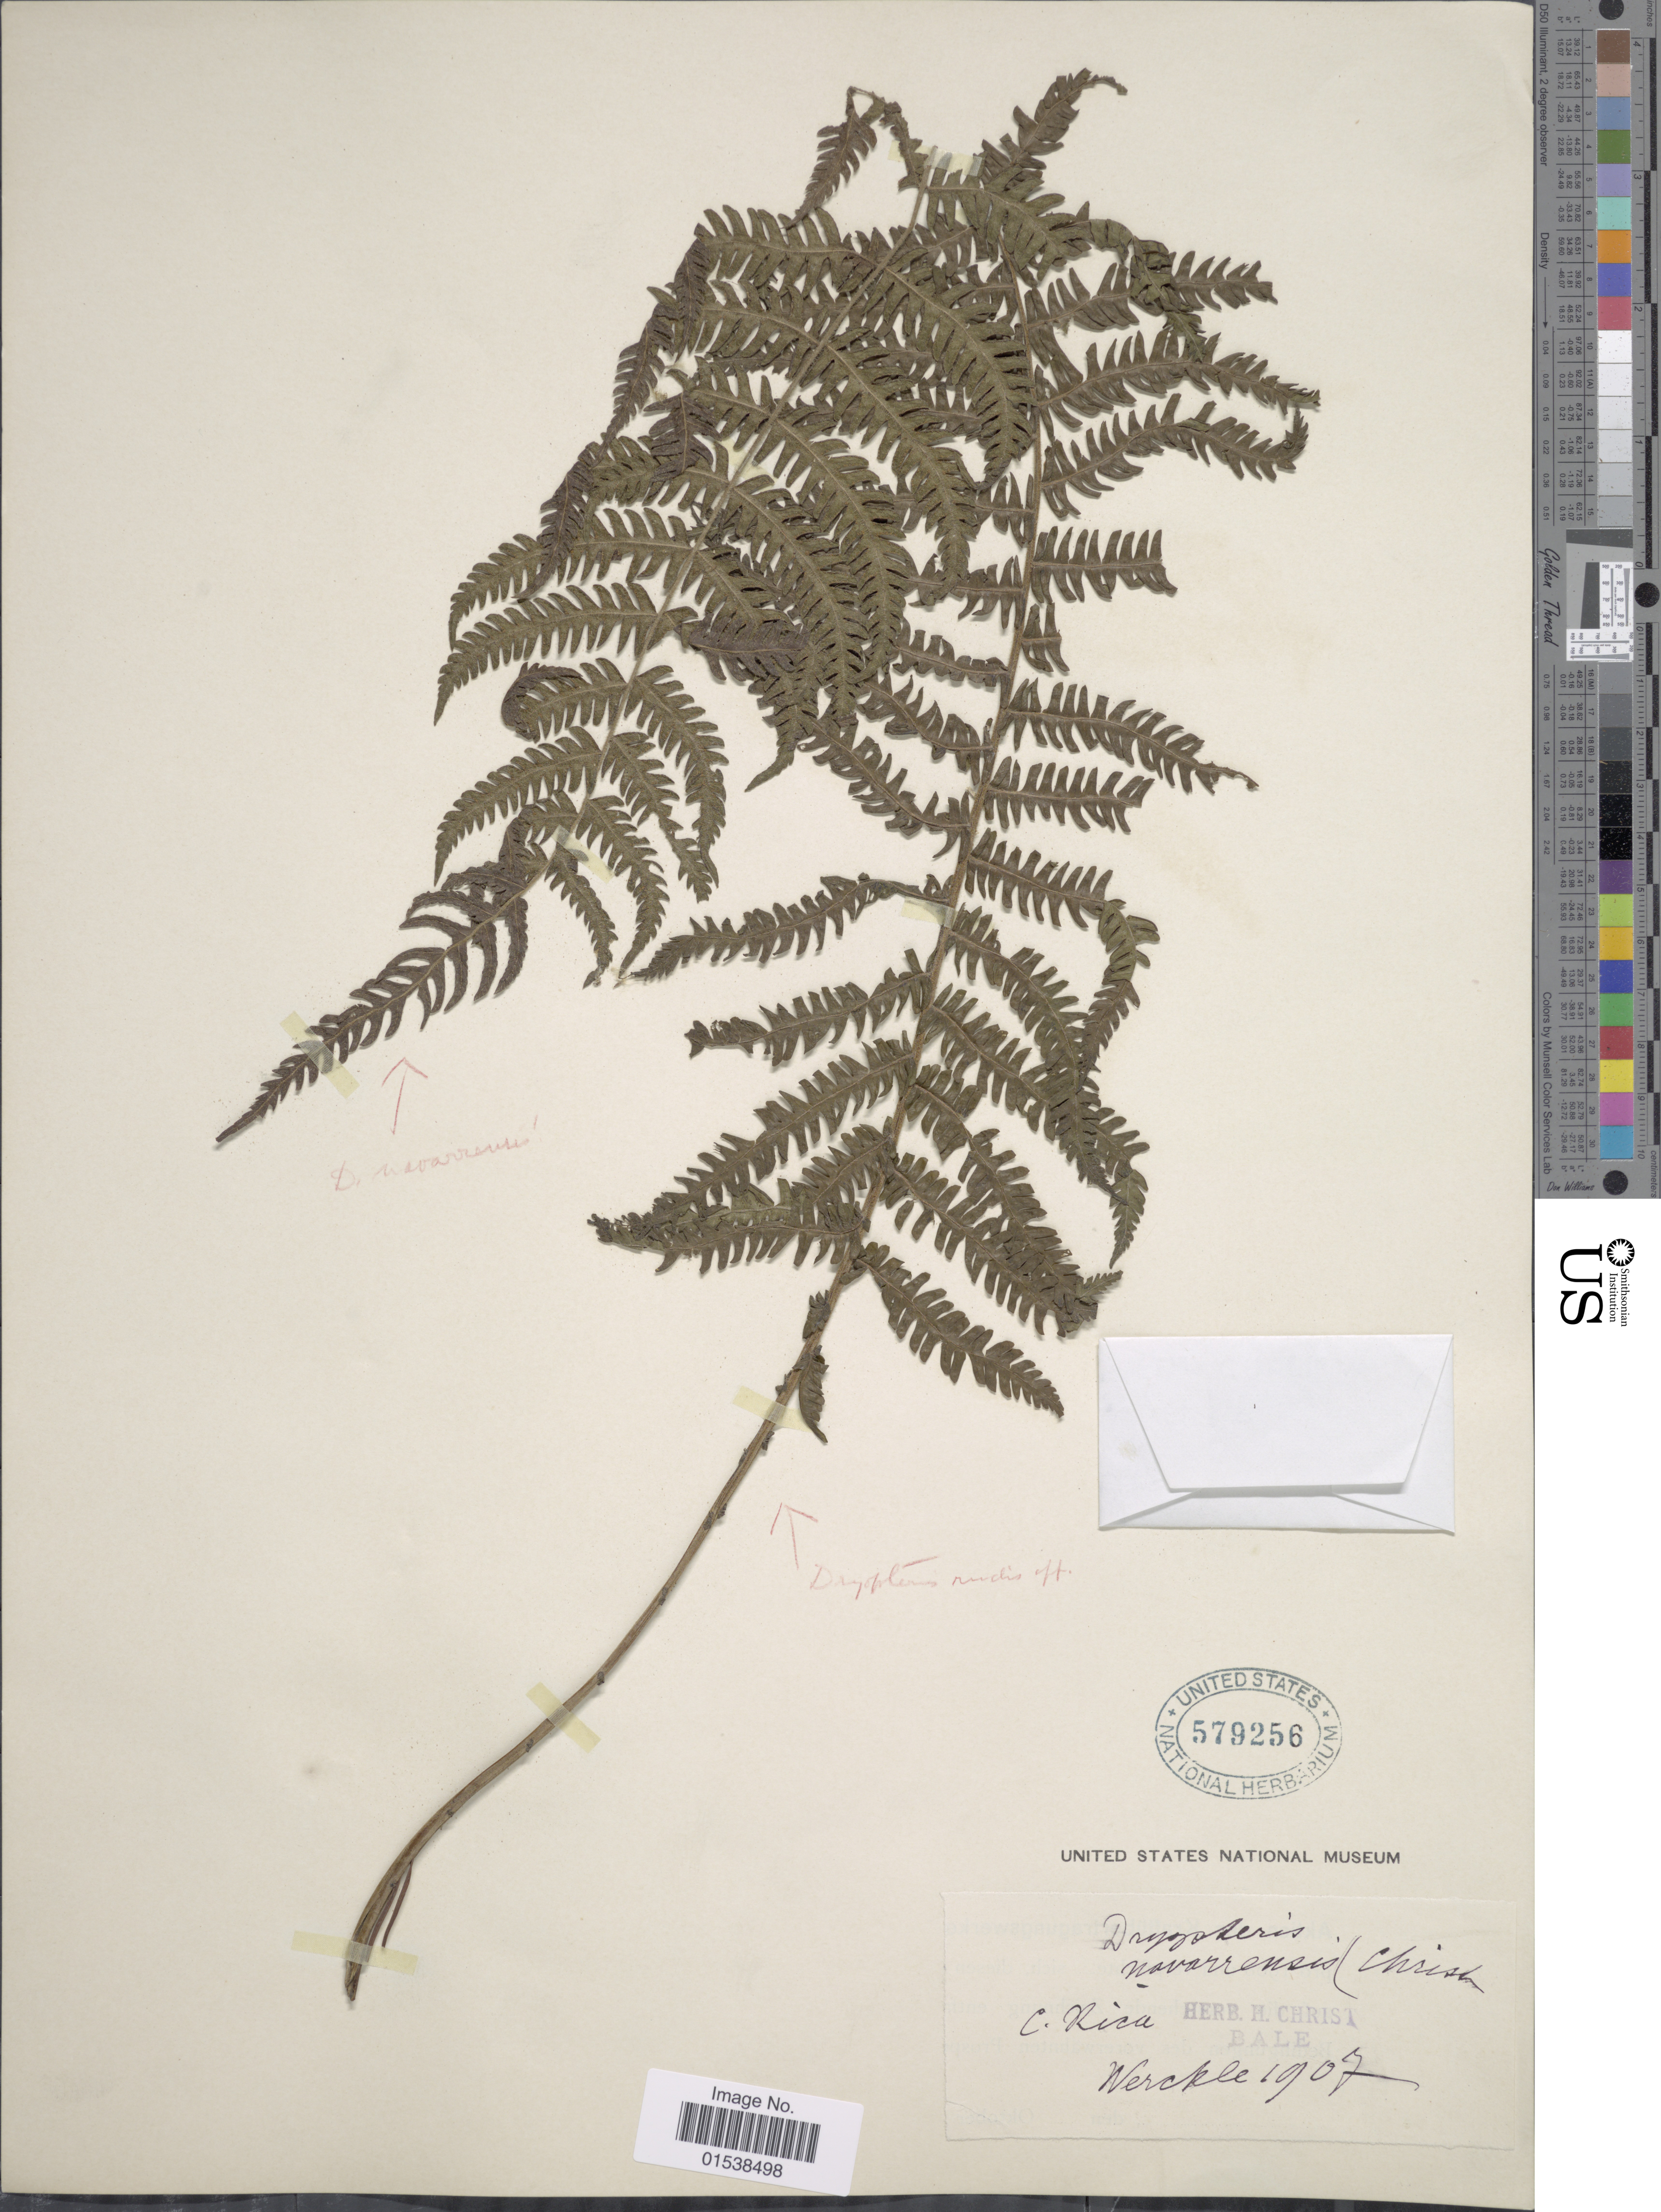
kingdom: Plantae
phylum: Tracheophyta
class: Polypodiopsida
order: Polypodiales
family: Thelypteridaceae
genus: Amauropelta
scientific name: Amauropelta oligocarpa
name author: (Humb. & Bonpl. ex Willd.) Pic. Serm.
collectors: Wercklé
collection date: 1907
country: Costa Rica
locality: C. Rica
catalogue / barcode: US 579256